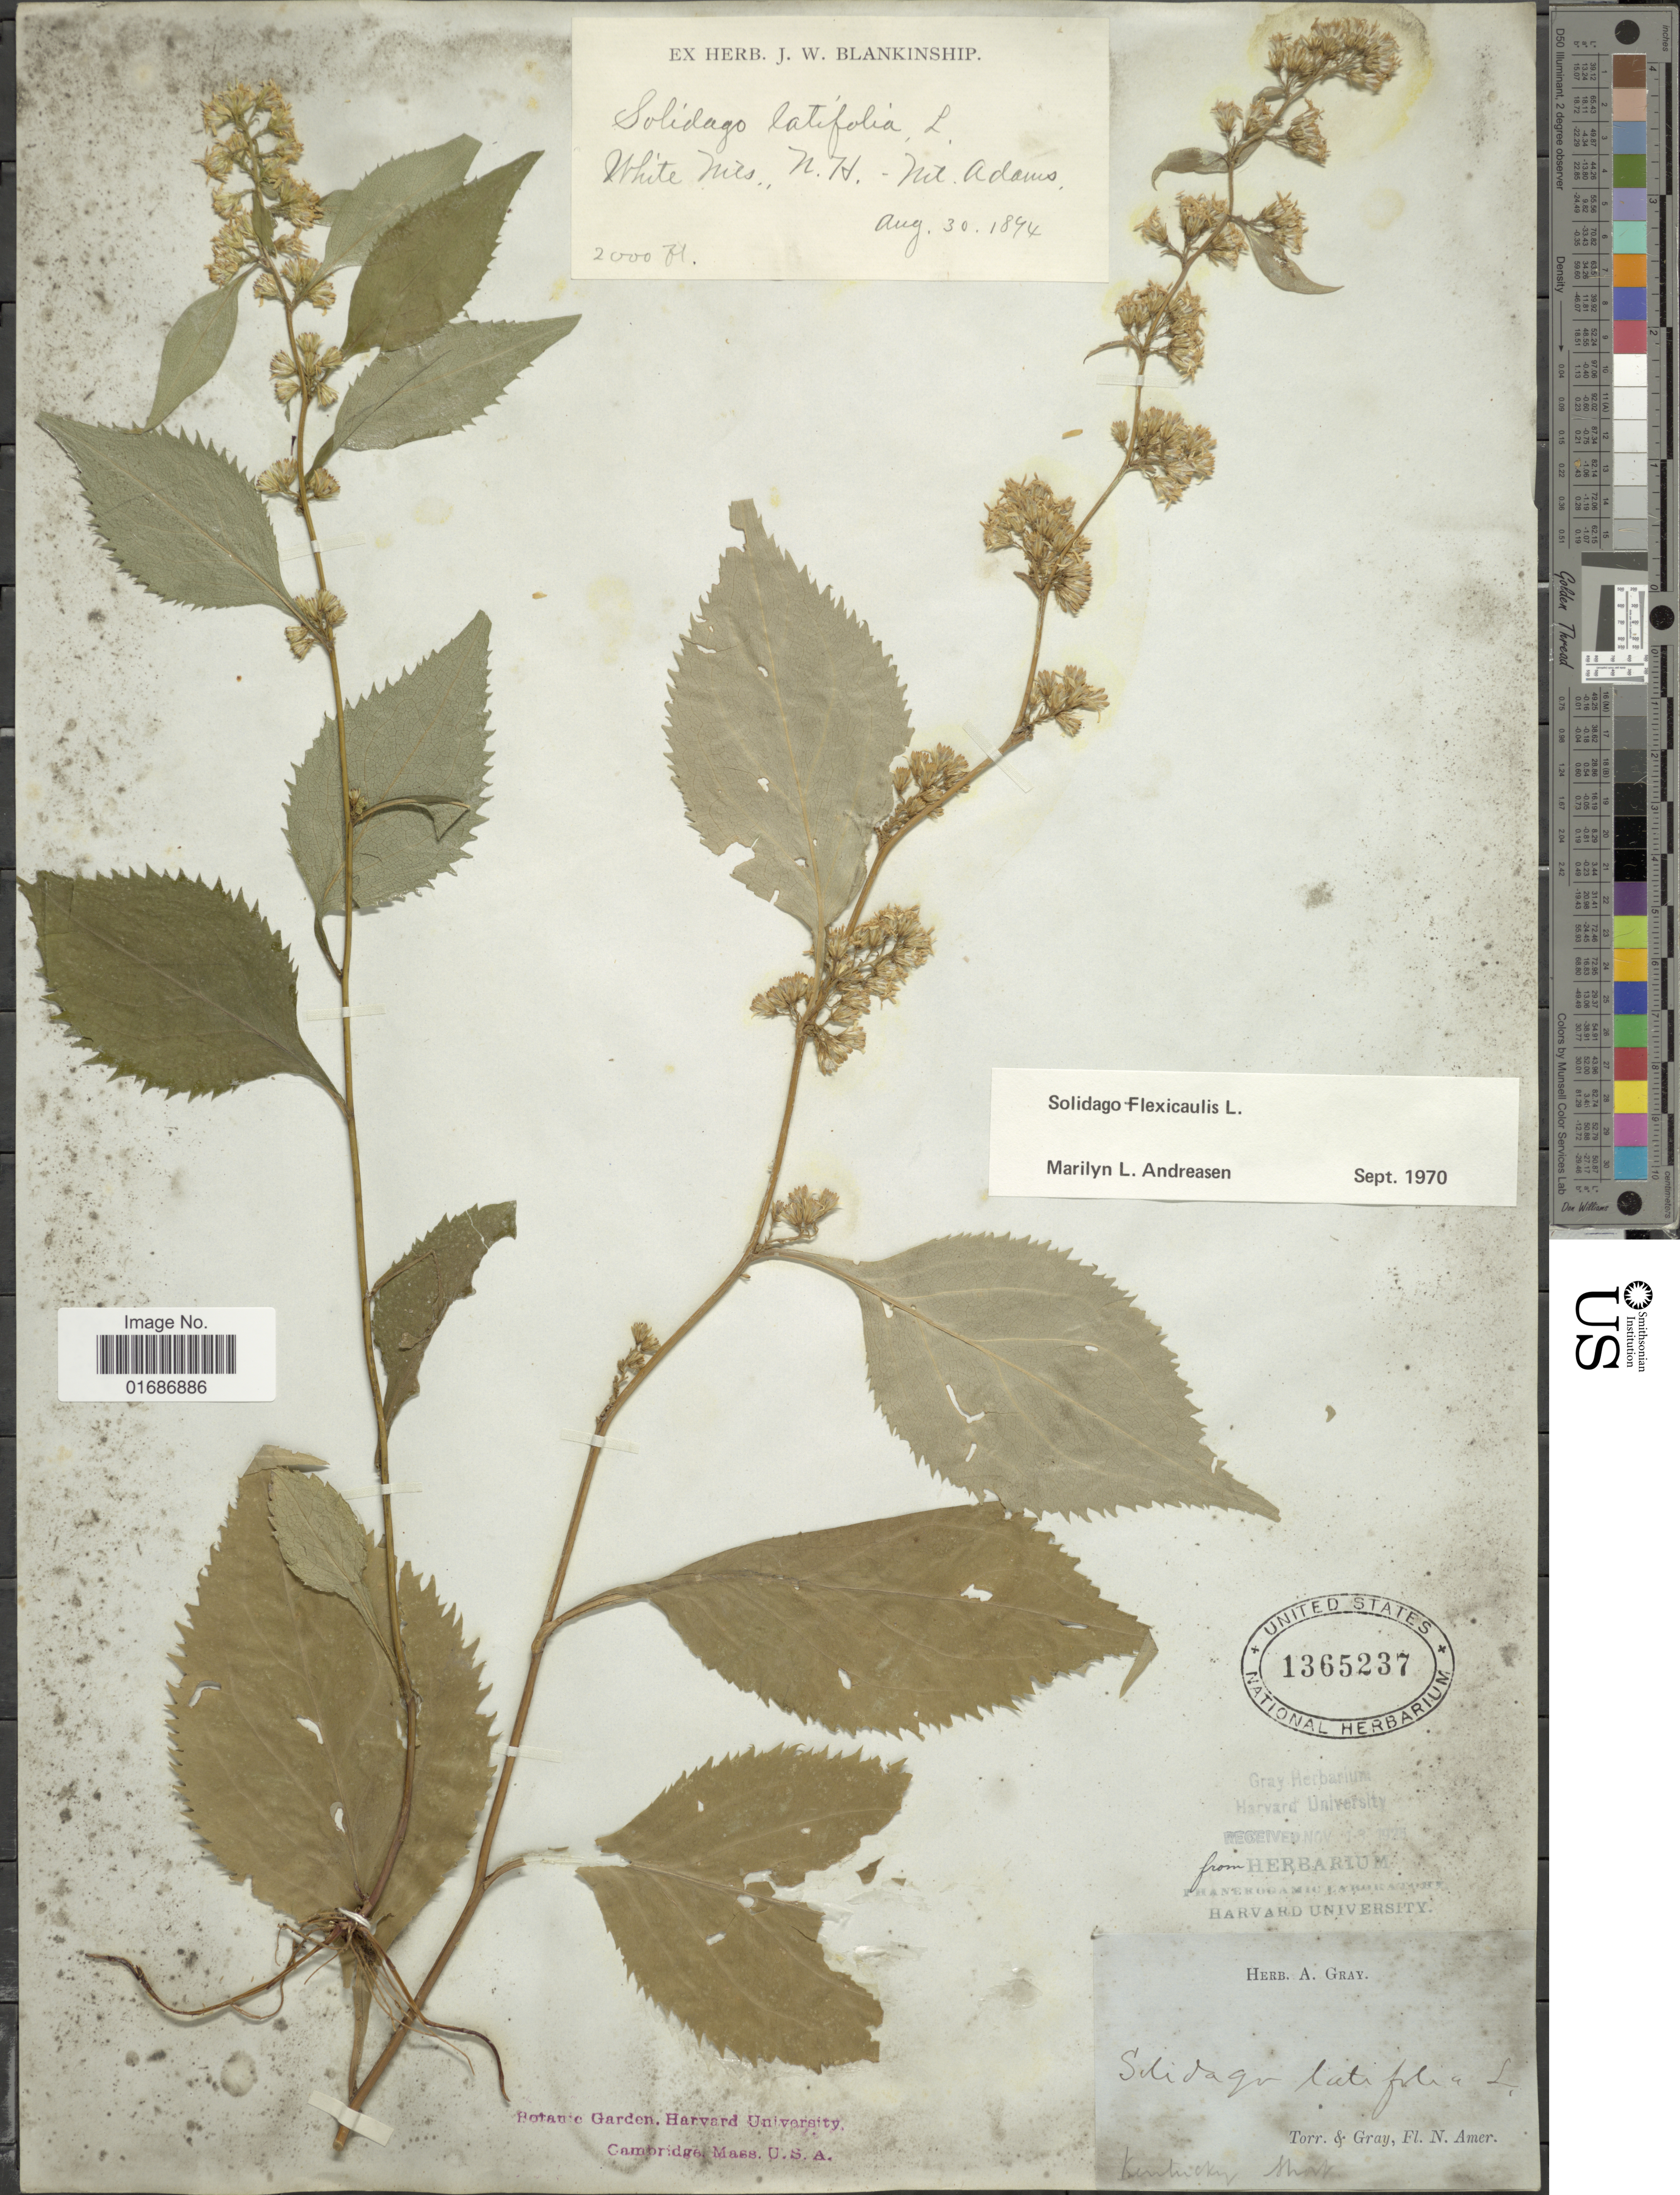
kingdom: Plantae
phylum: Tracheophyta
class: Magnoliopsida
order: Asterales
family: Asteraceae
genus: Solidago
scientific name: Solidago flexicaulis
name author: L.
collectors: Torr & -- Gray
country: United States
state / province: Kentucky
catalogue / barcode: US 1365237